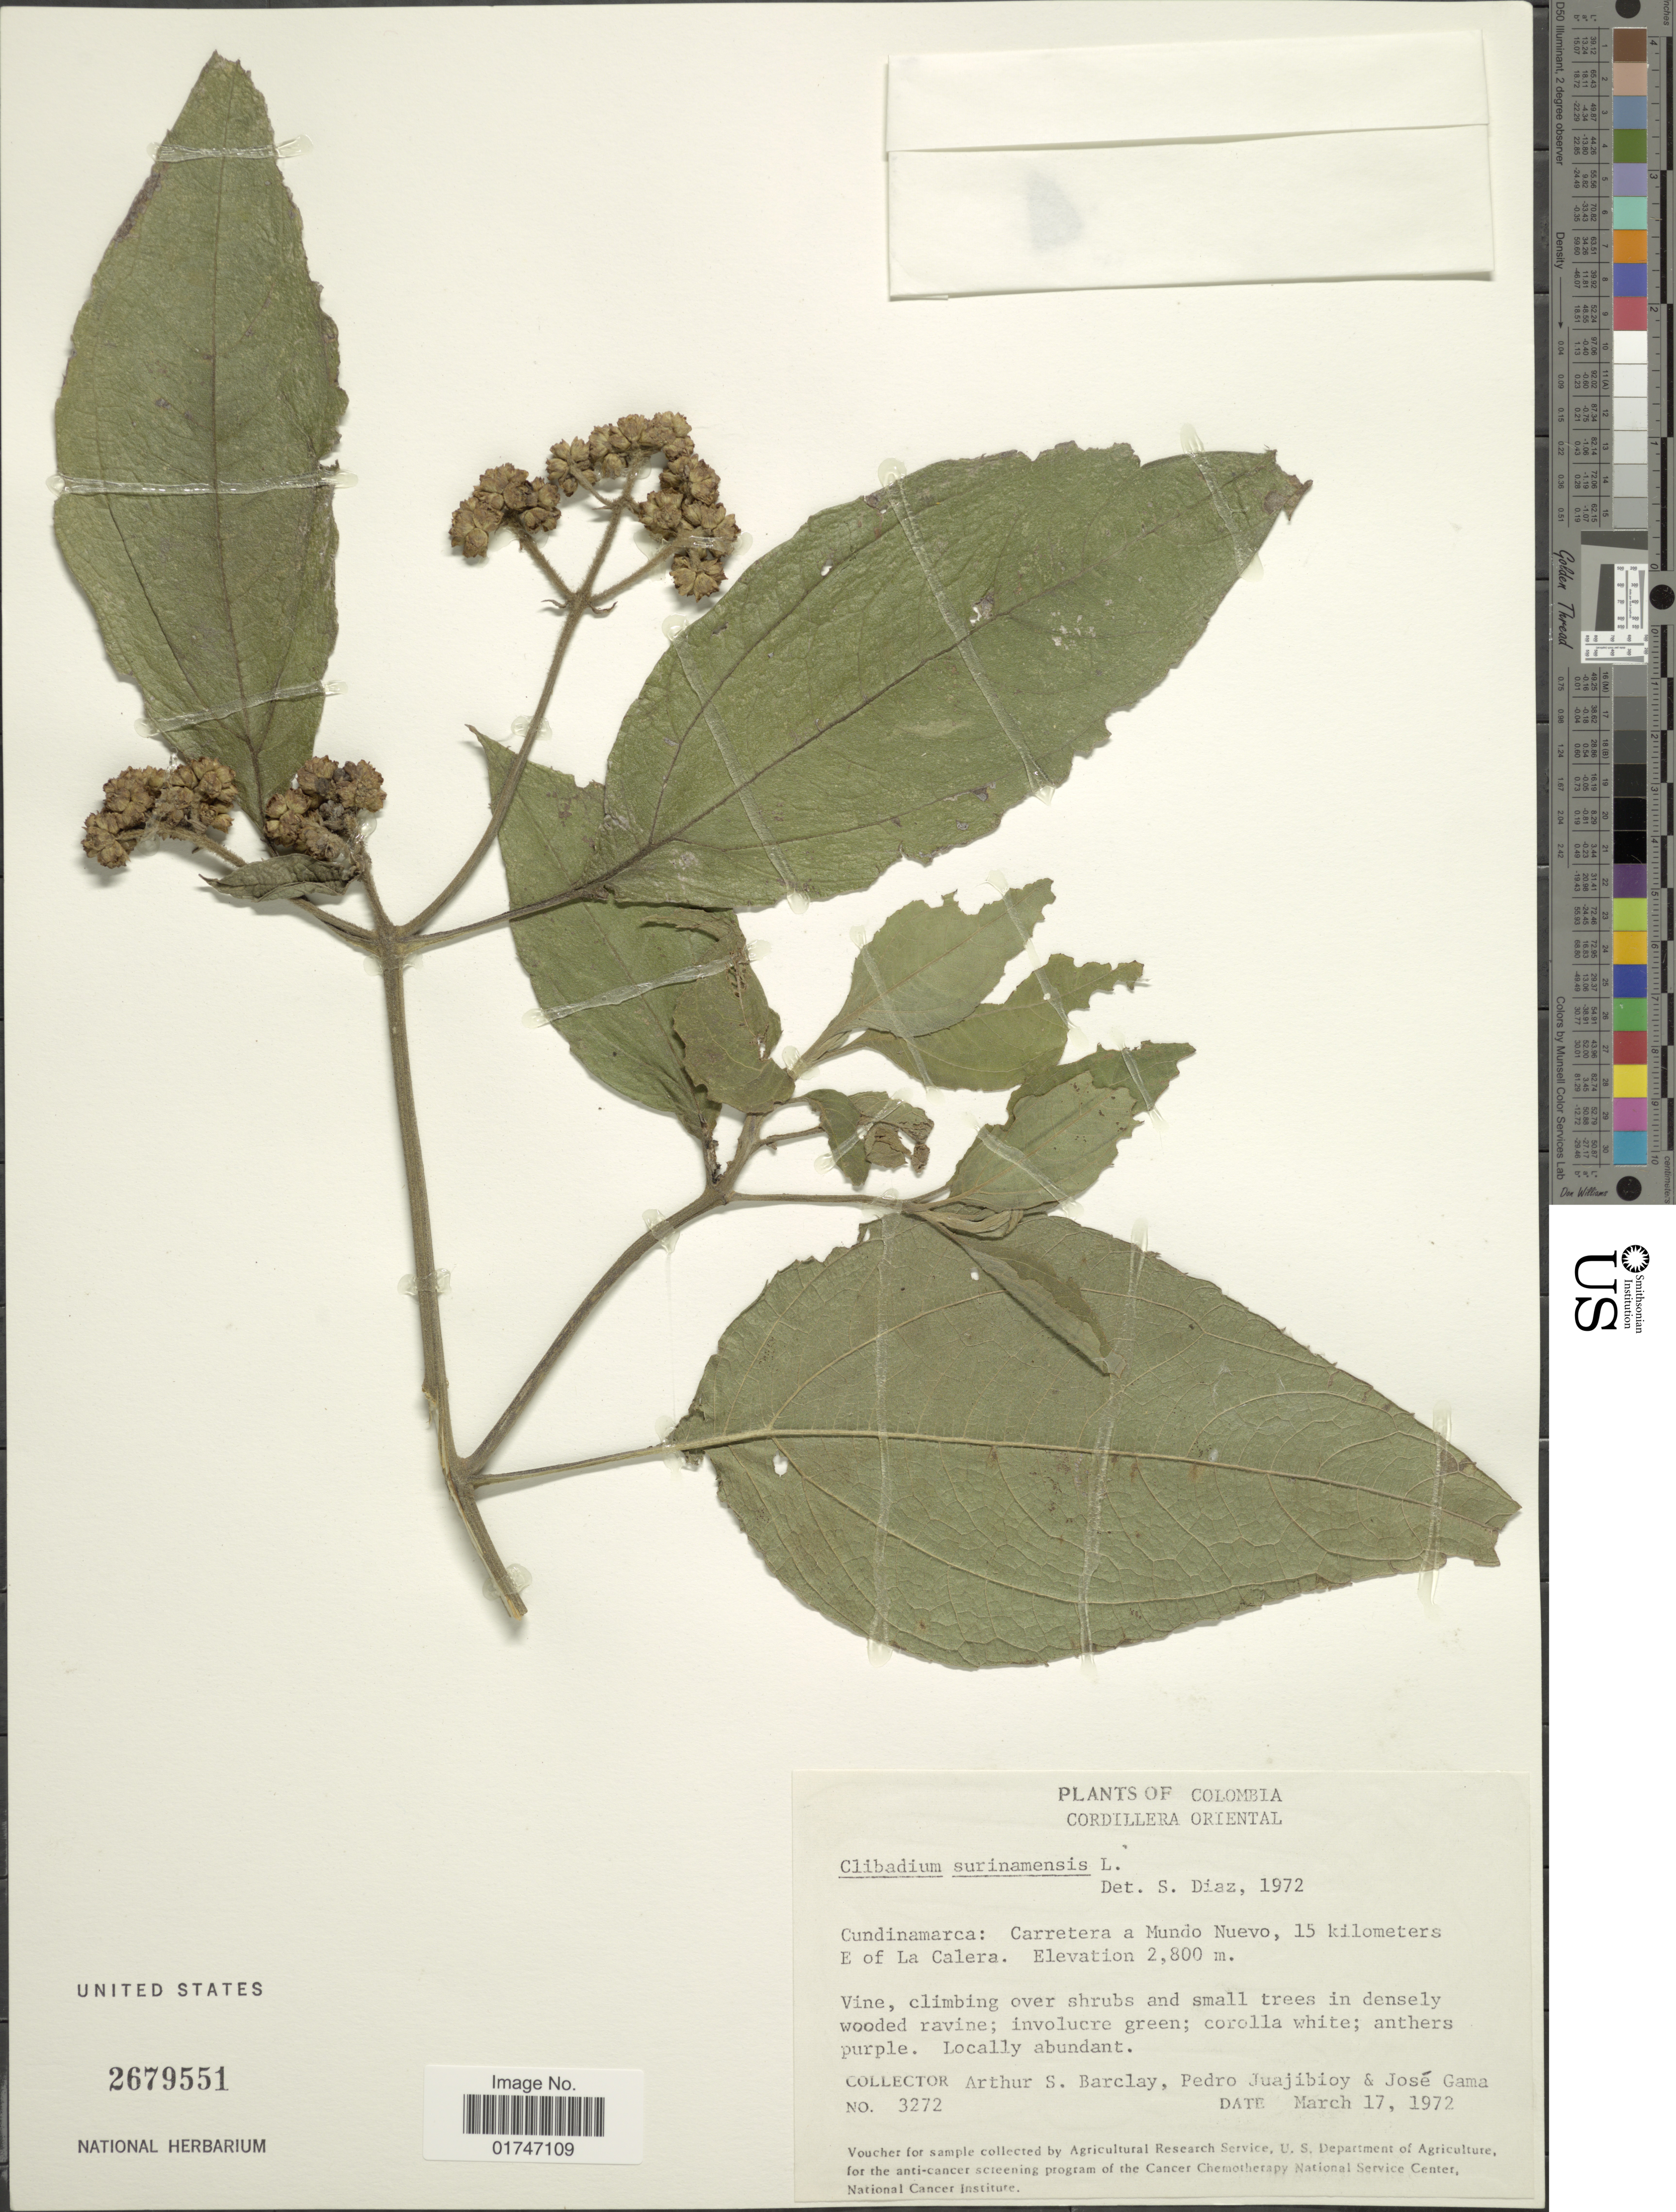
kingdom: Plantae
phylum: Tracheophyta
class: Magnoliopsida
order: Asterales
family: Asteraceae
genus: Clibadium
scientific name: Clibadium surinamense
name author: L.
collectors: A. S. Barclay, P. Juajibioy & J. Gama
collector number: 3272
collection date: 1972-03-17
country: Colombia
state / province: Cundinamarca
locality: Cordillera Oriental. Cundinamarca: Carretera a Mundo Nuevo, 15 kilometers E of La Calera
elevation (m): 2800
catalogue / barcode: US 2679551